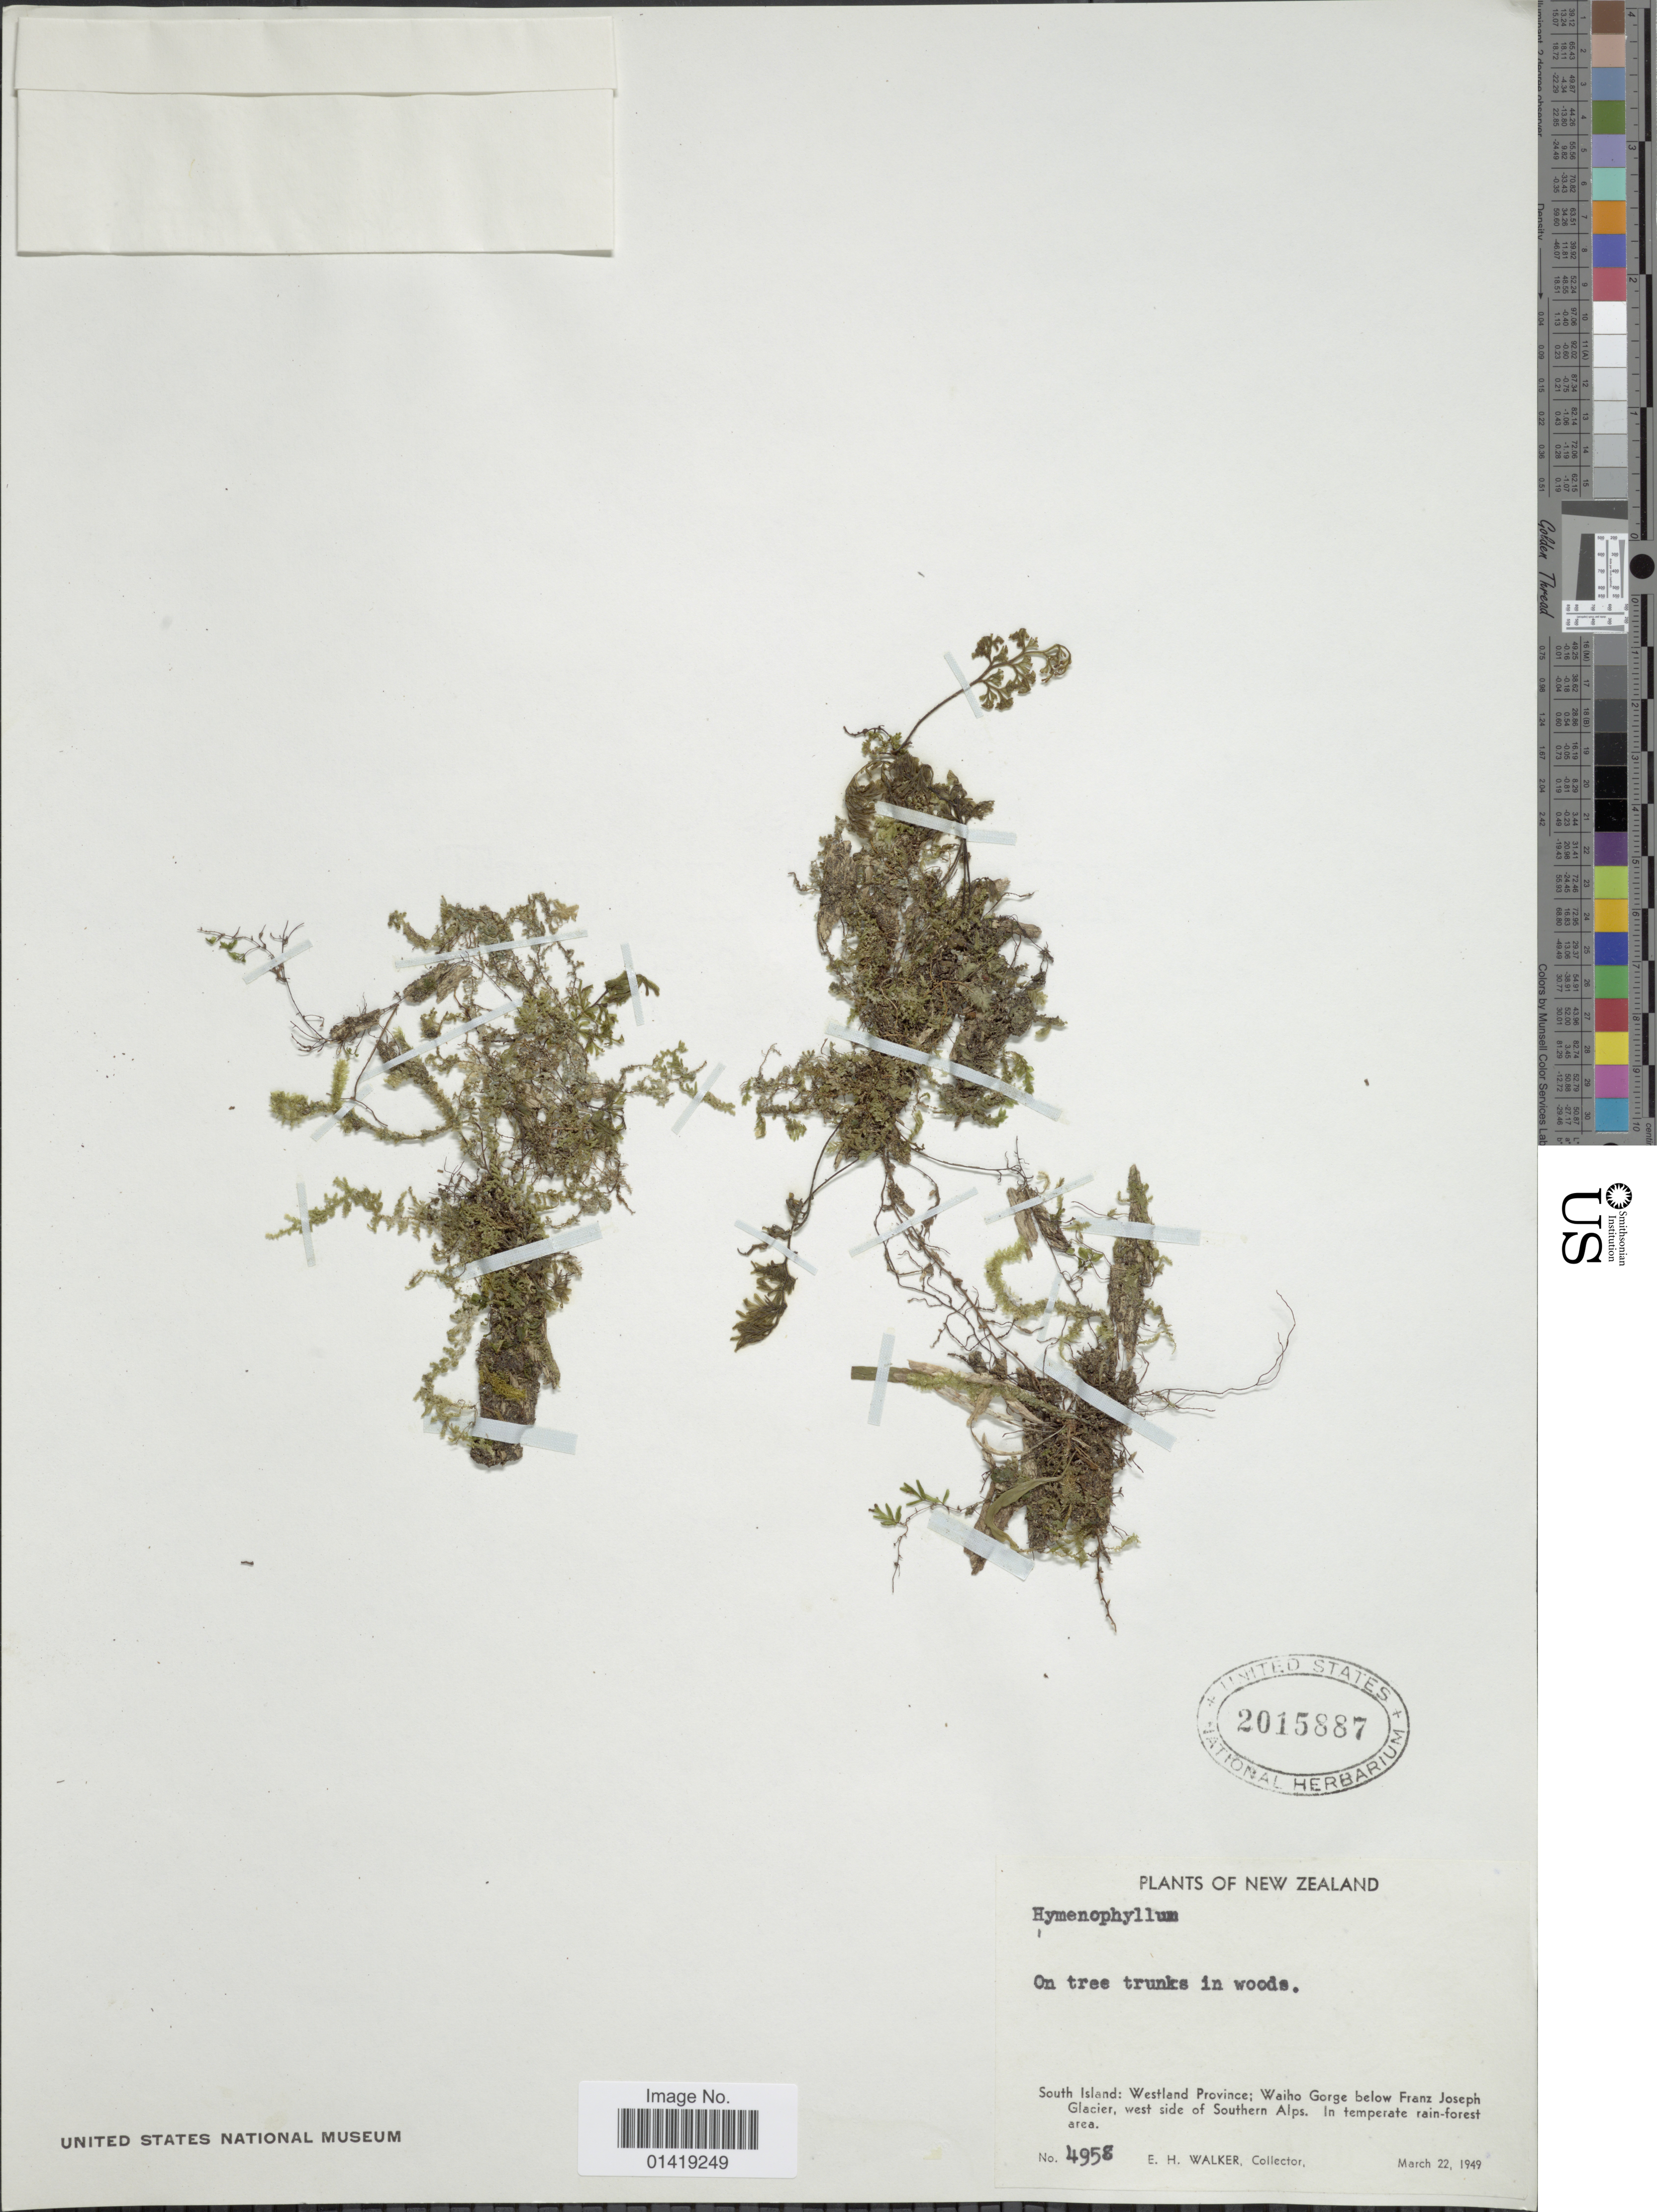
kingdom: Plantae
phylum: Tracheophyta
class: Polypodiopsida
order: Hymenophyllales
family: Hymenophyllaceae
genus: Hymenophyllum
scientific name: Hymenophyllum sp.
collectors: E. H. Walker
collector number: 4958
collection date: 1949-03-22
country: New Zealand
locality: South Island: Westland province Waiho Gorge below Franze Joseph Glacier west side of Southern Alps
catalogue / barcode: US 2015887